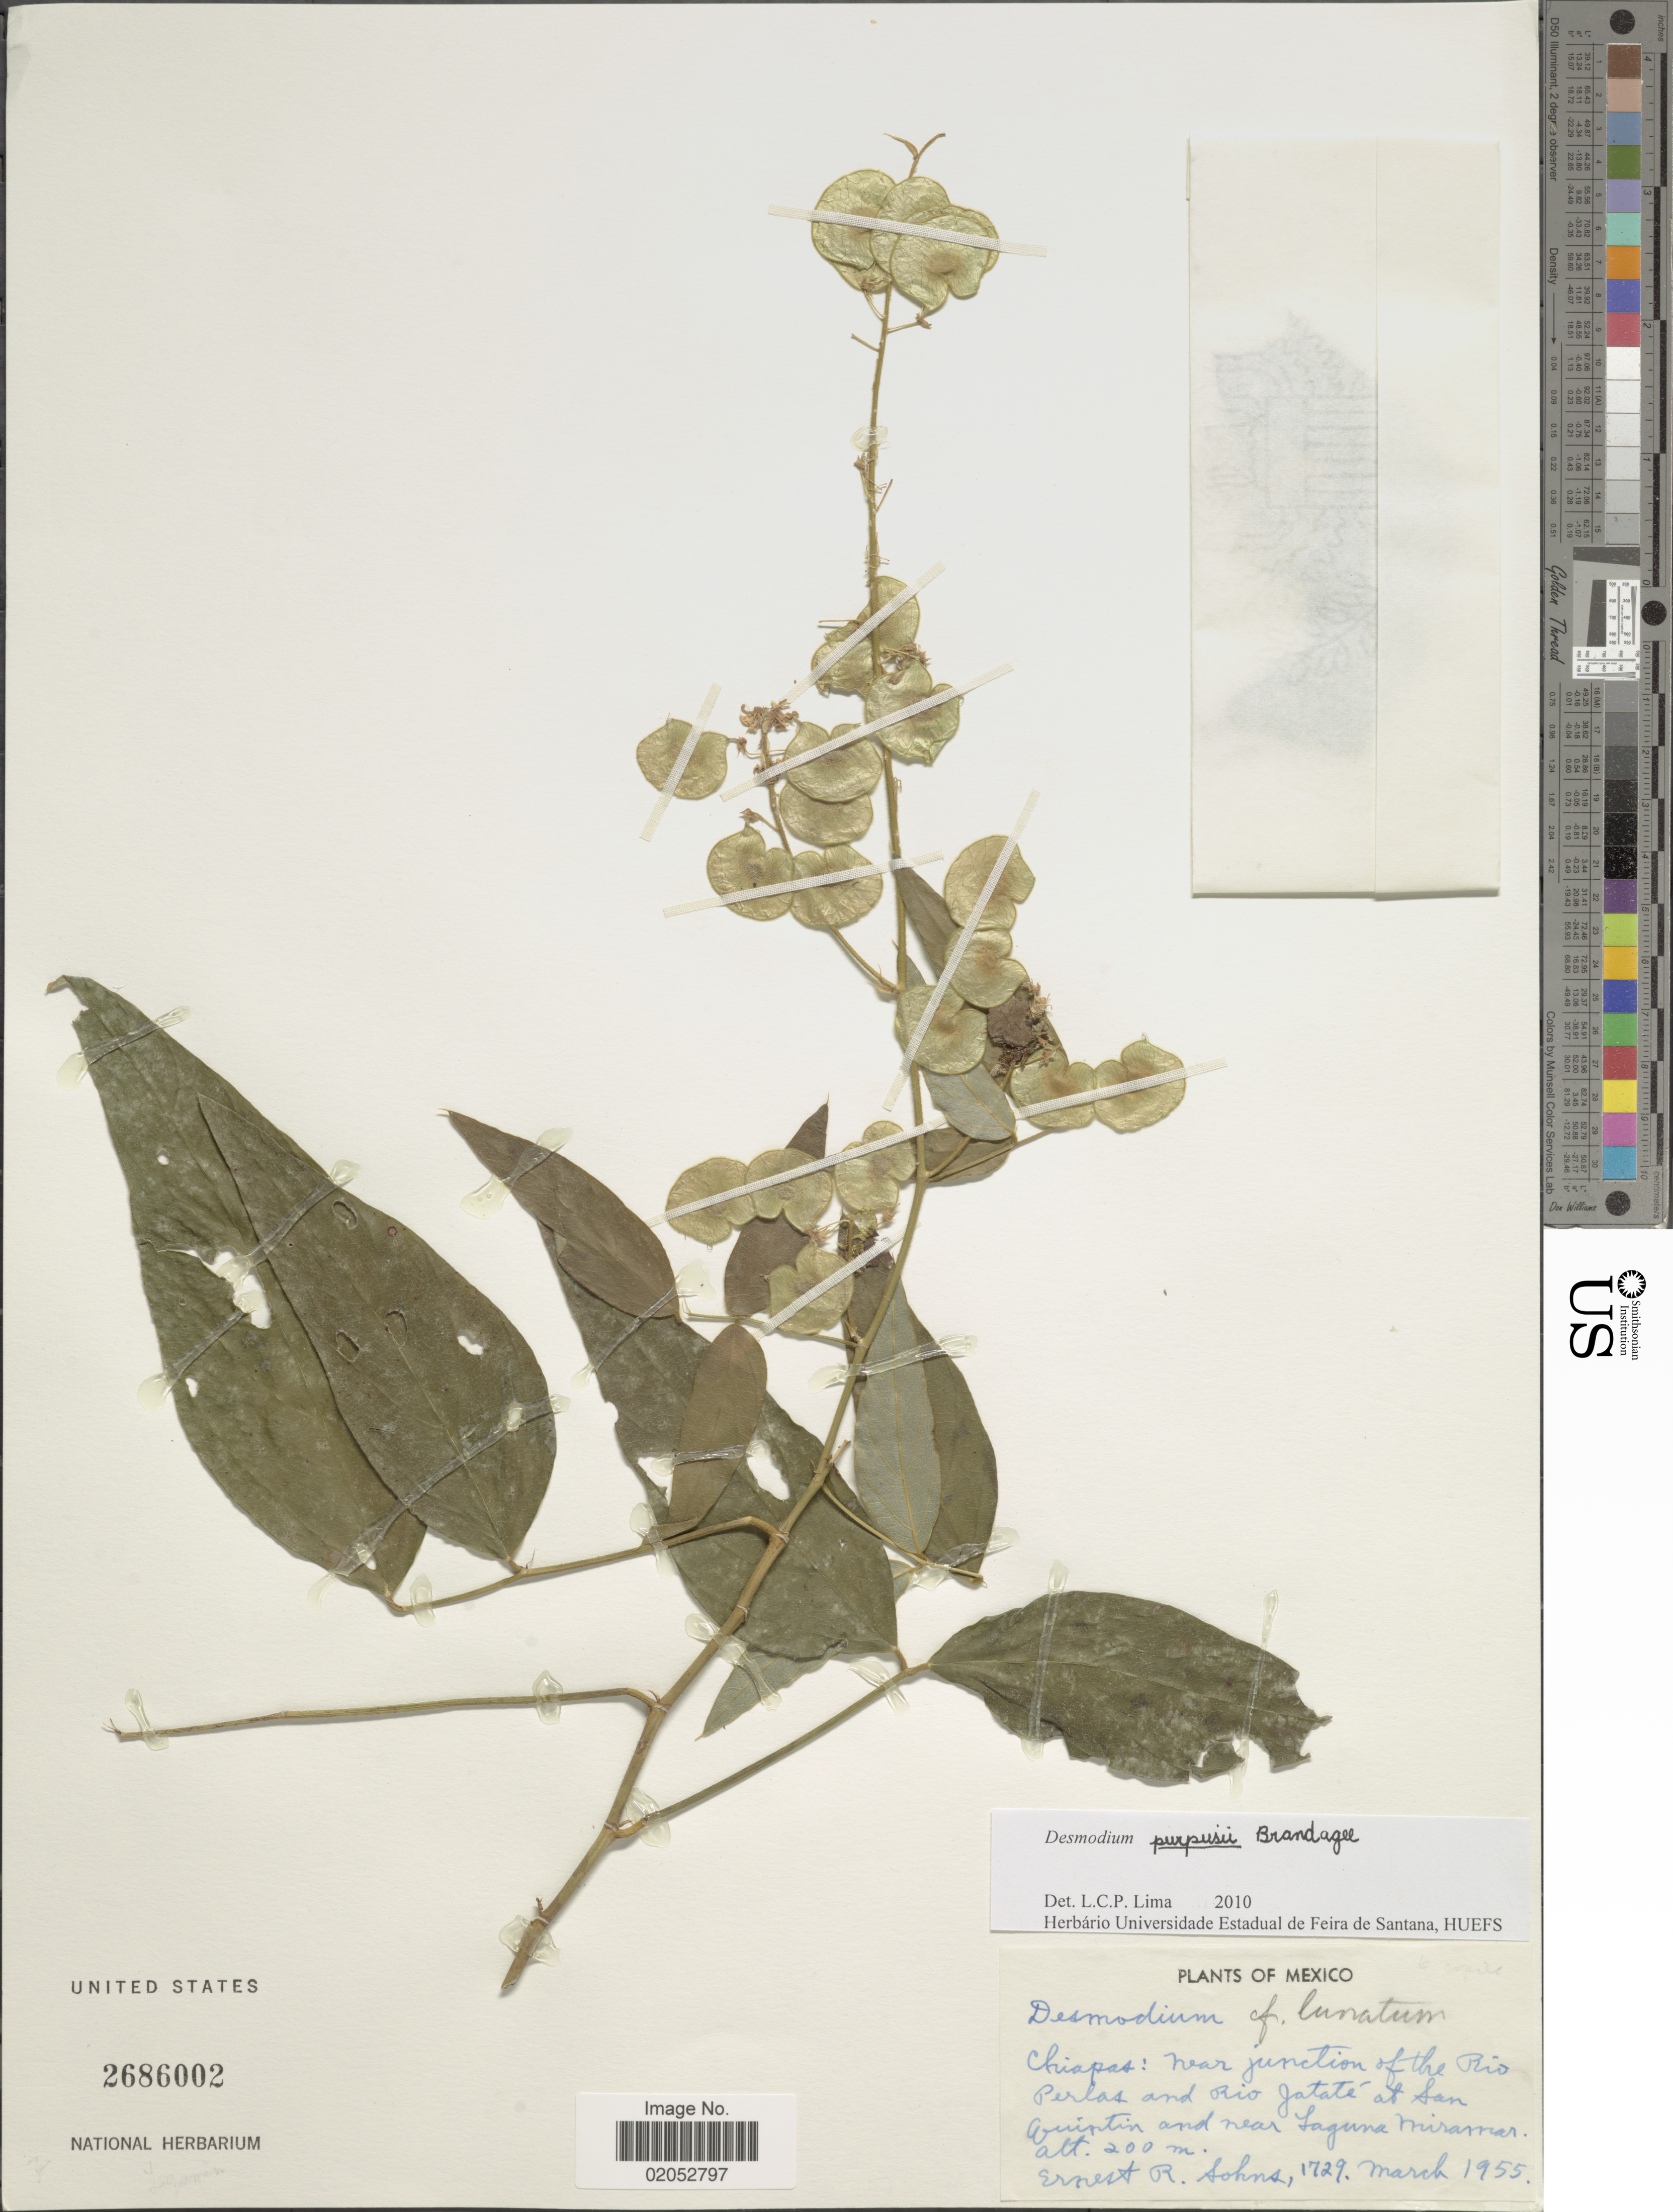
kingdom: Plantae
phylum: Tracheophyta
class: Magnoliopsida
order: Fabales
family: Fabaceae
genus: Desmodium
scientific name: Desmodium purpusii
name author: Brandegee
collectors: E. R. Sohns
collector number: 1729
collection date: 1955-03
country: Mexico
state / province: Chiapas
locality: Near junction of the Rio Perlas and Rio Jatate at San Quintin and near Laguna Miramar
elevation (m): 200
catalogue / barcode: US 2686002